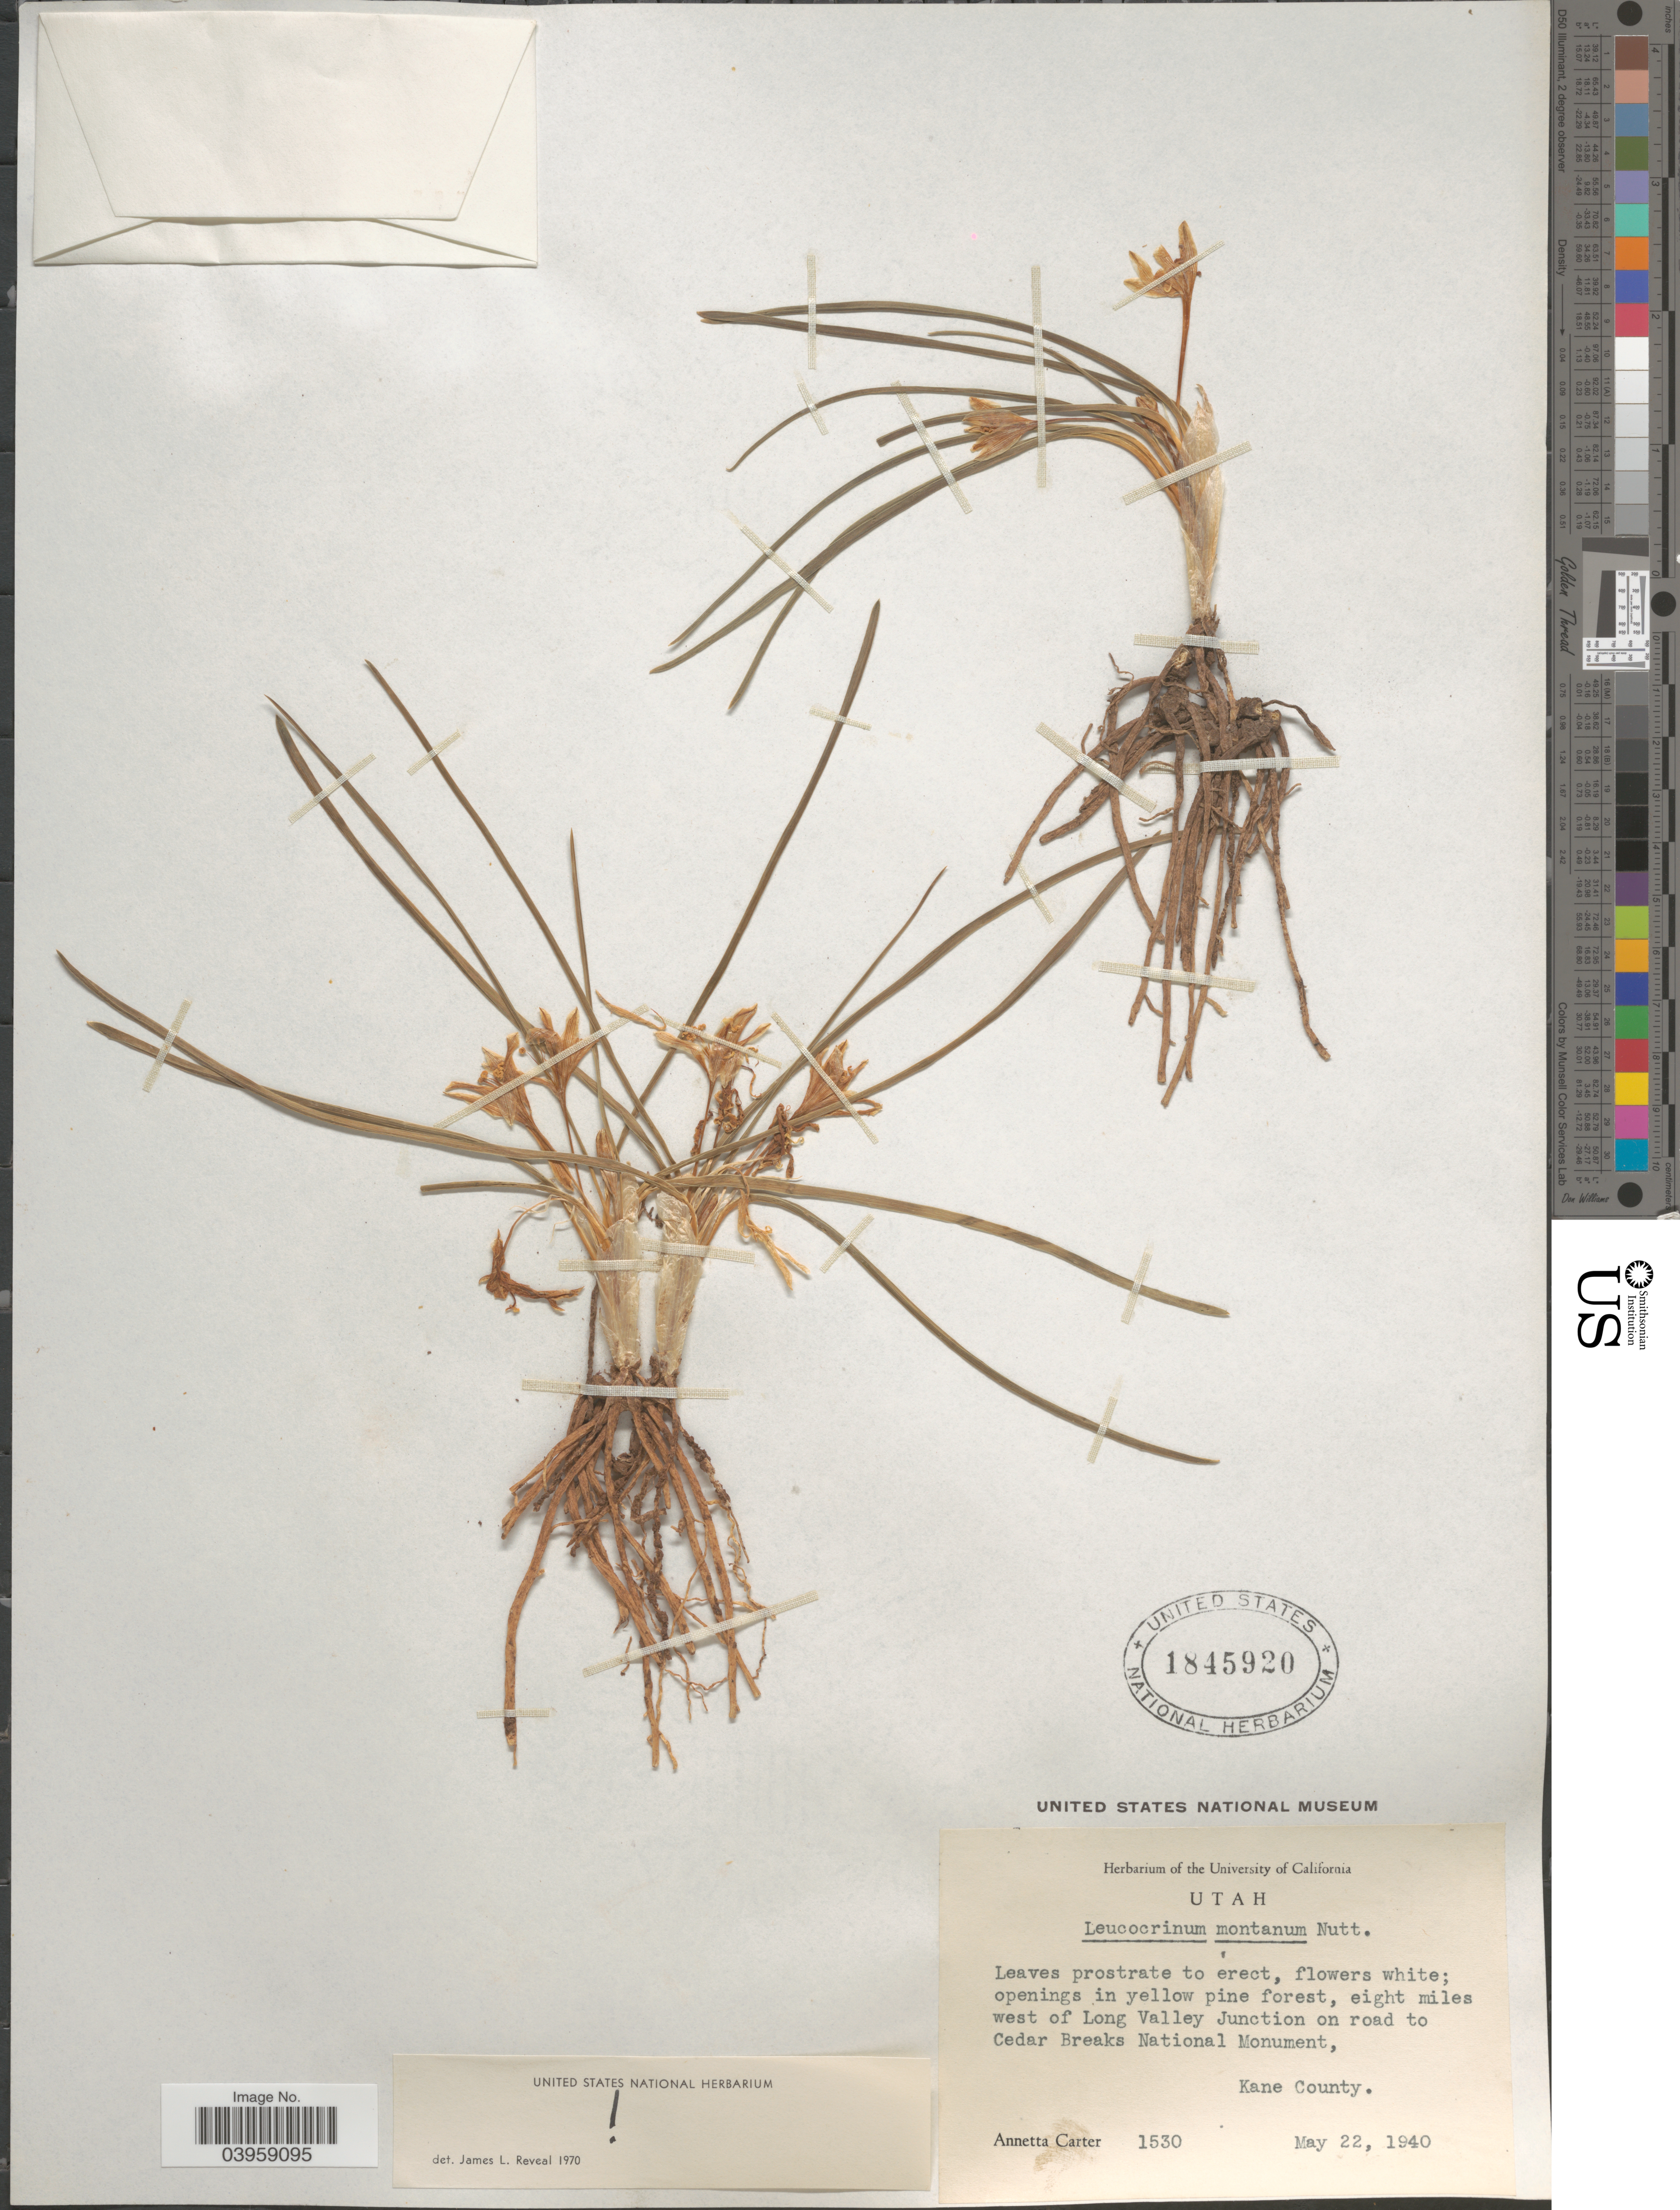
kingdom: Plantae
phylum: Tracheophyta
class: Liliopsida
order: Asparagales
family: Asparagaceae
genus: Leucocrinum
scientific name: Leucocrinum montanum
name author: Nutt.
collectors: A. Carter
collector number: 1530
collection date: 1940-05-22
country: United States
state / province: Utah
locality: Eight miles west of Long Valley Junction on road to Cedar Breaks National Monument, Kane County.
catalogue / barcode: US 1845920